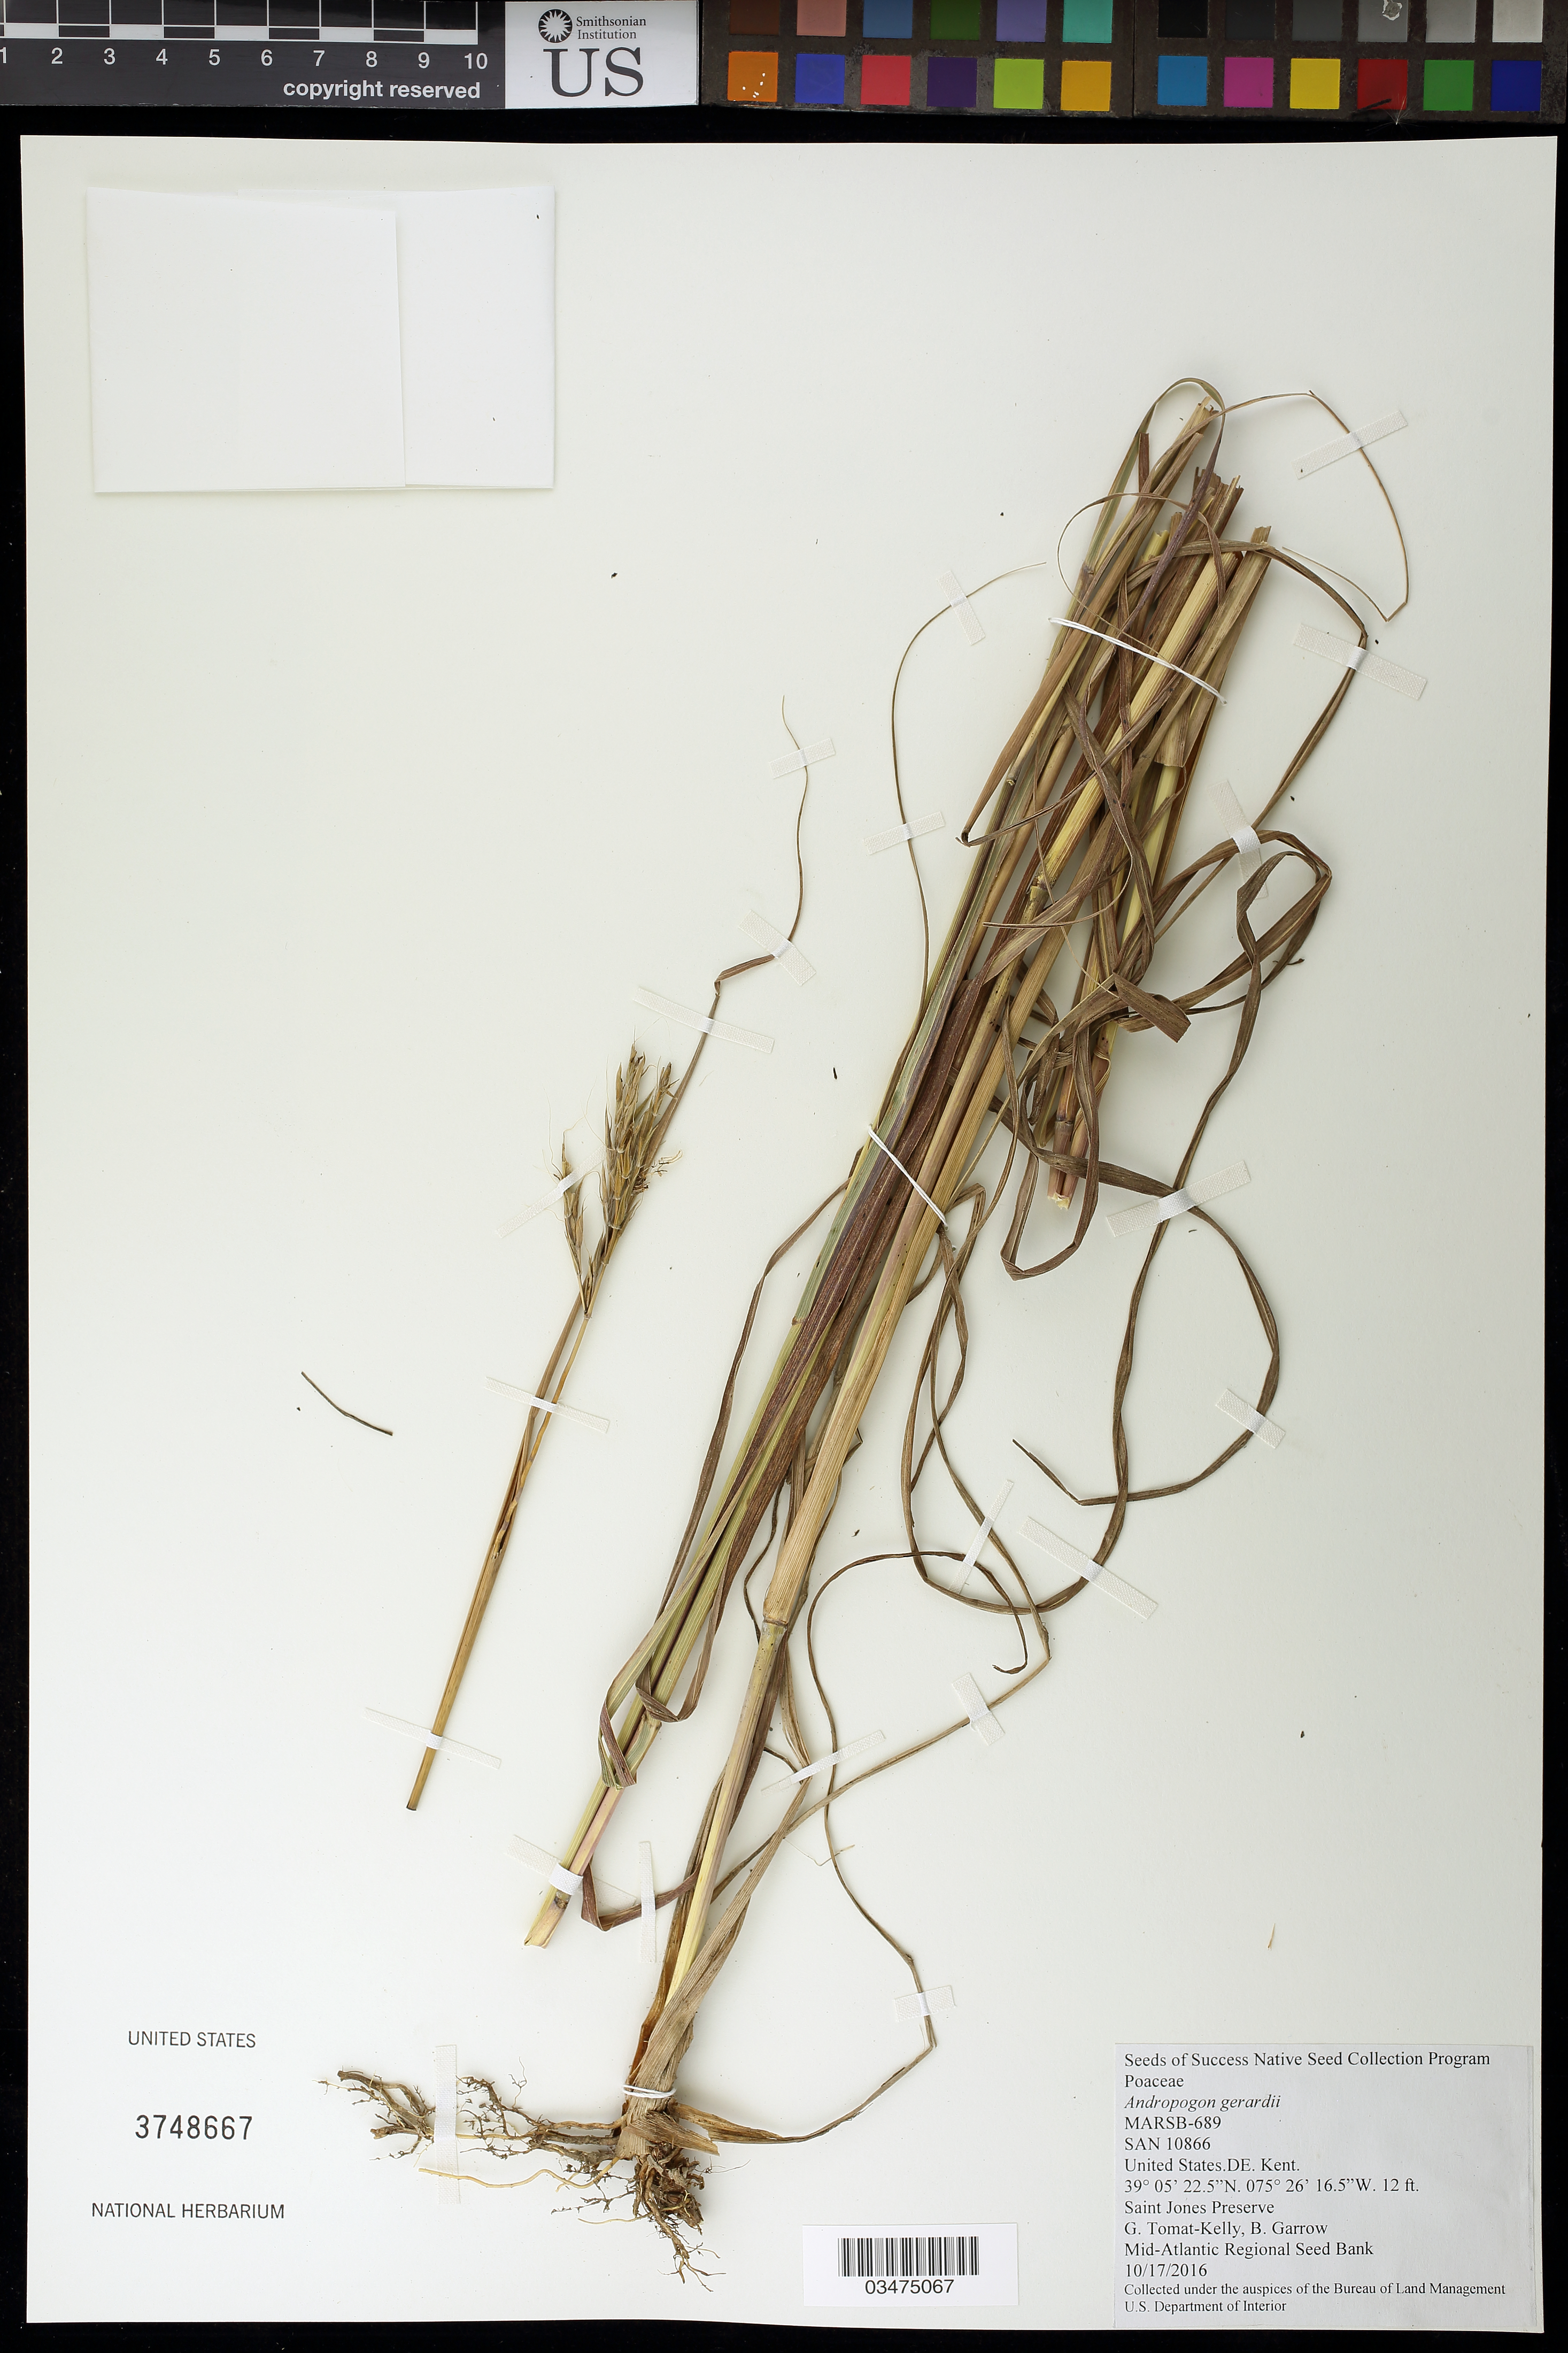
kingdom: Plantae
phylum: Tracheophyta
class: Liliopsida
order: Poales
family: Poaceae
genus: Andropogon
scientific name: Andropogon gerardii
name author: Vitman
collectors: G. Tomat-Kelly & B. Garrow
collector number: MARSB-689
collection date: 2016-10-17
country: United States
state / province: Delaware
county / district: Kent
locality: Saint Jones Preserve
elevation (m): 4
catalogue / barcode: US 3748667